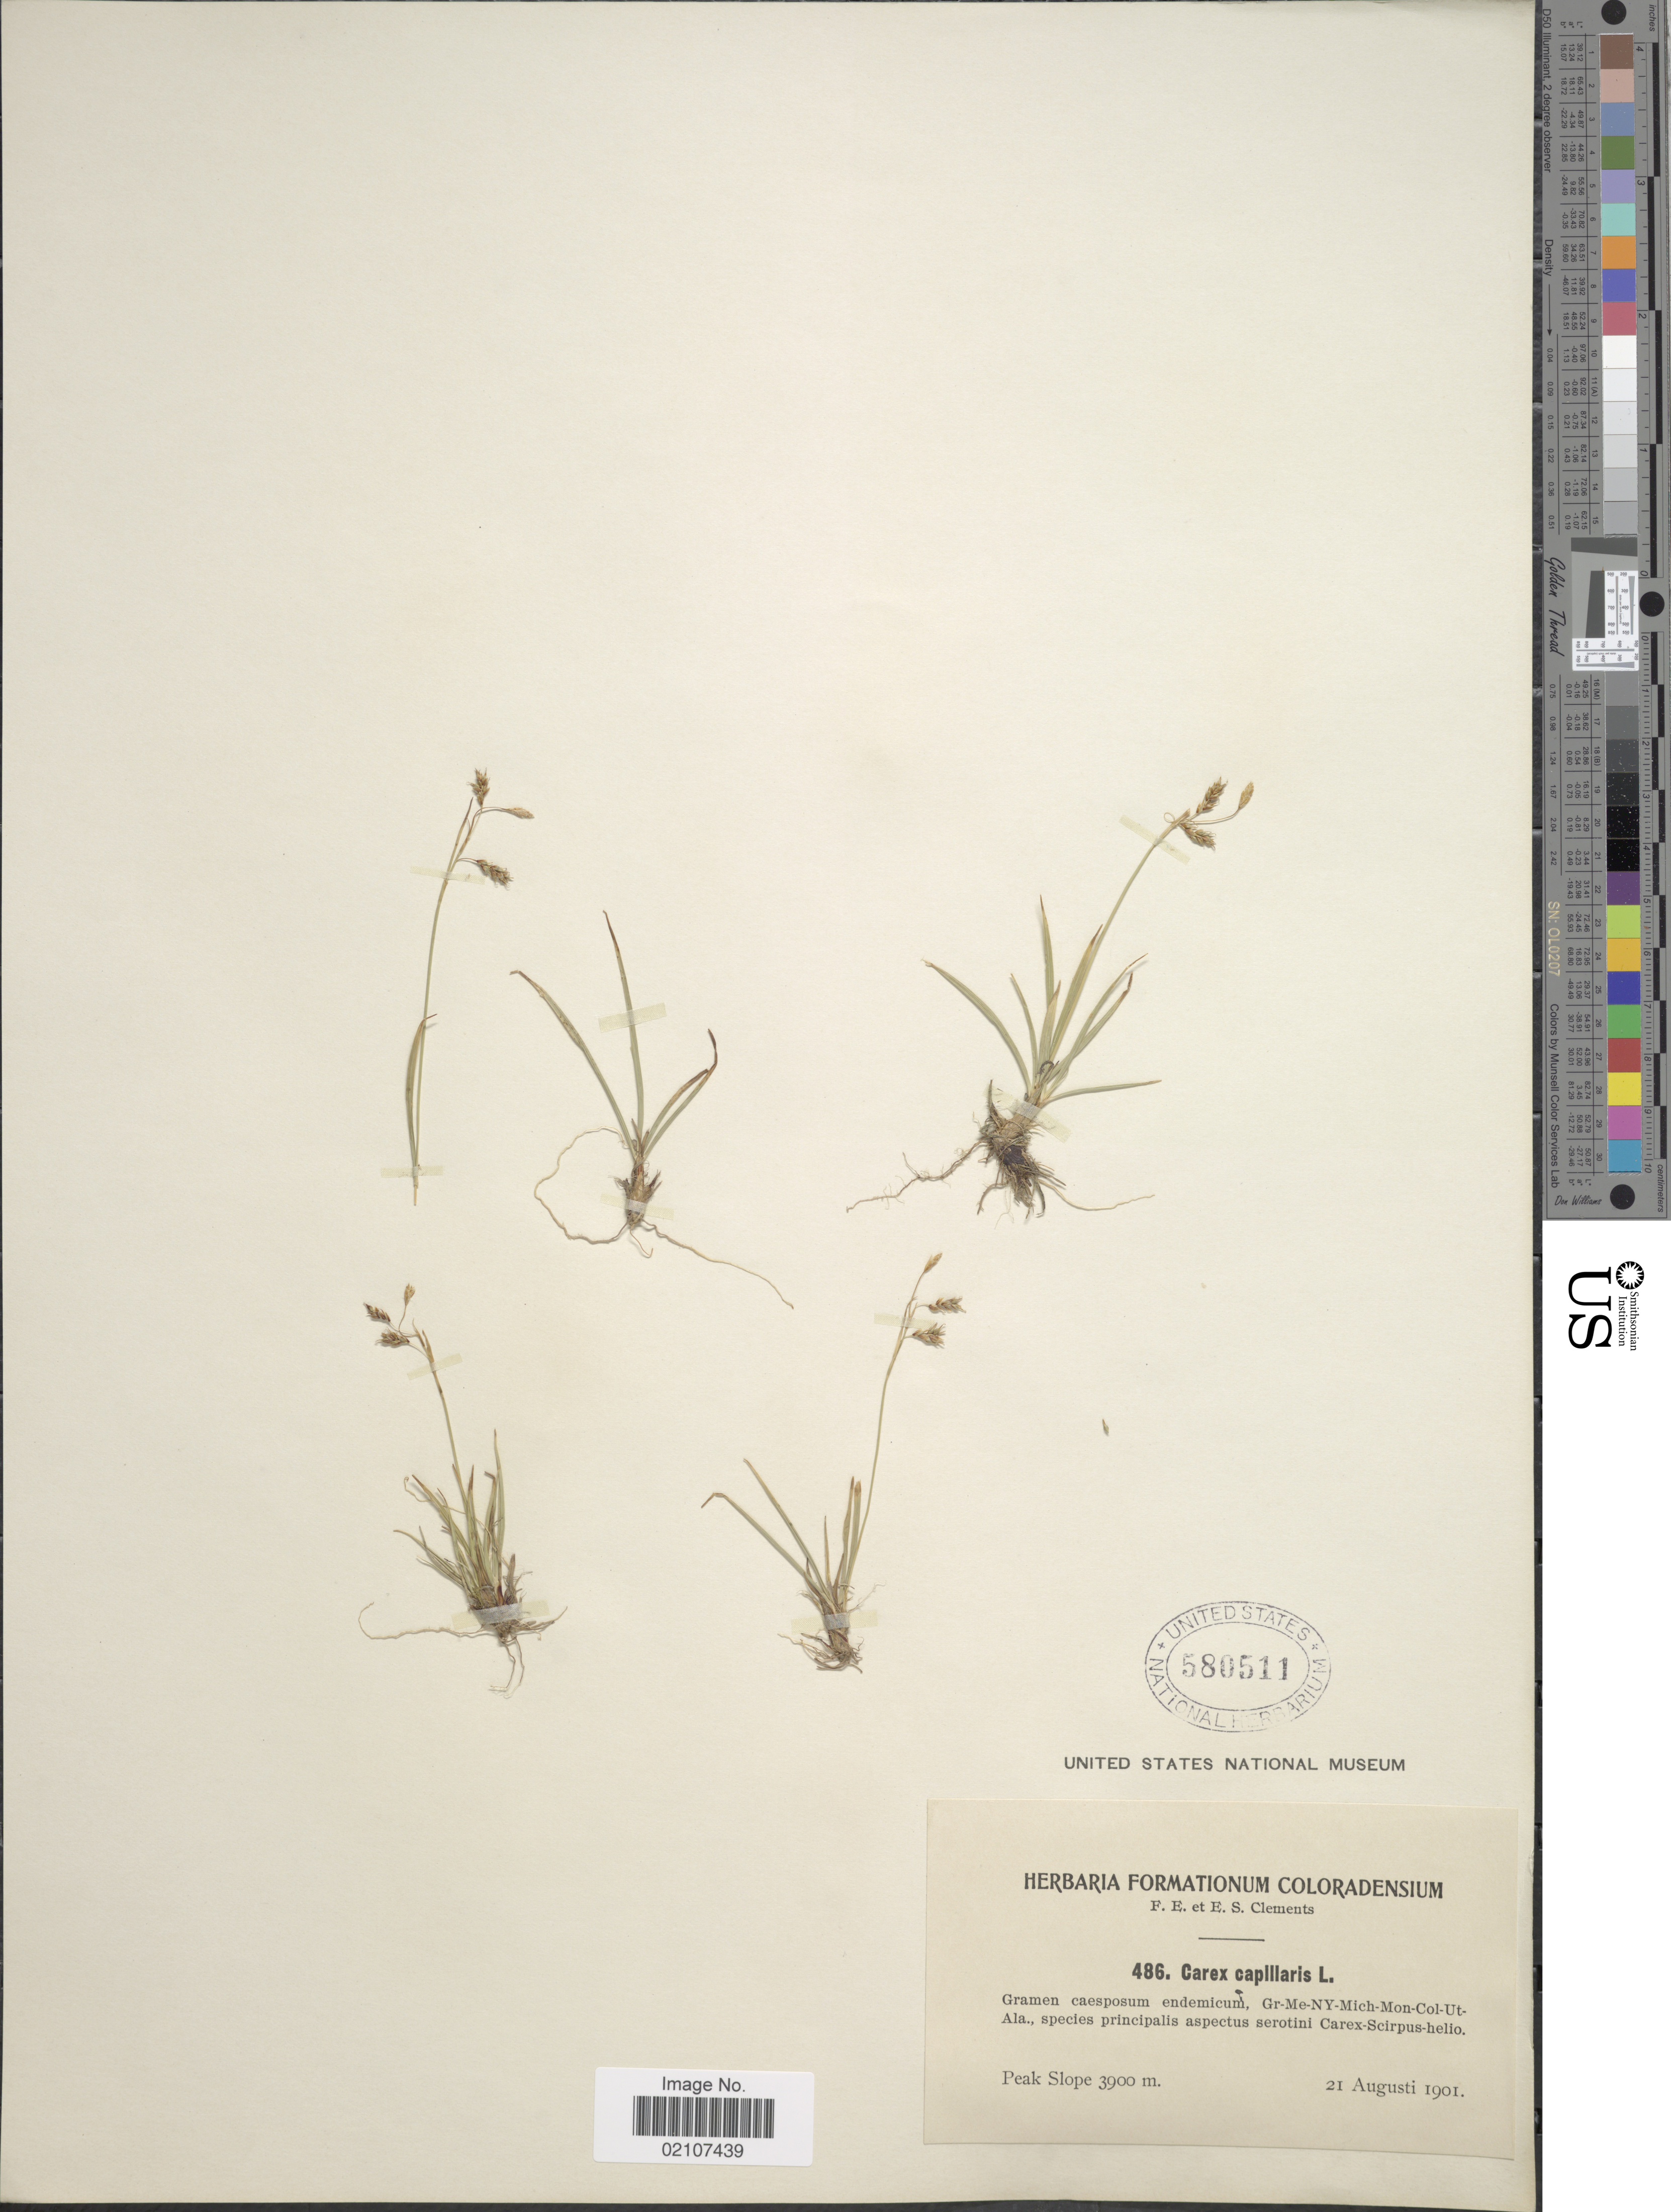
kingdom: Plantae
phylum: Tracheophyta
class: Liliopsida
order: Poales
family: Cyperaceae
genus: Carex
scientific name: Carex capillaris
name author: L.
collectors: F. E. Clements & E. S. Clements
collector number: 486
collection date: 1901-08-21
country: United States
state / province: Colorado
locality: Peak Slope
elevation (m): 3900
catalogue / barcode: US 580511